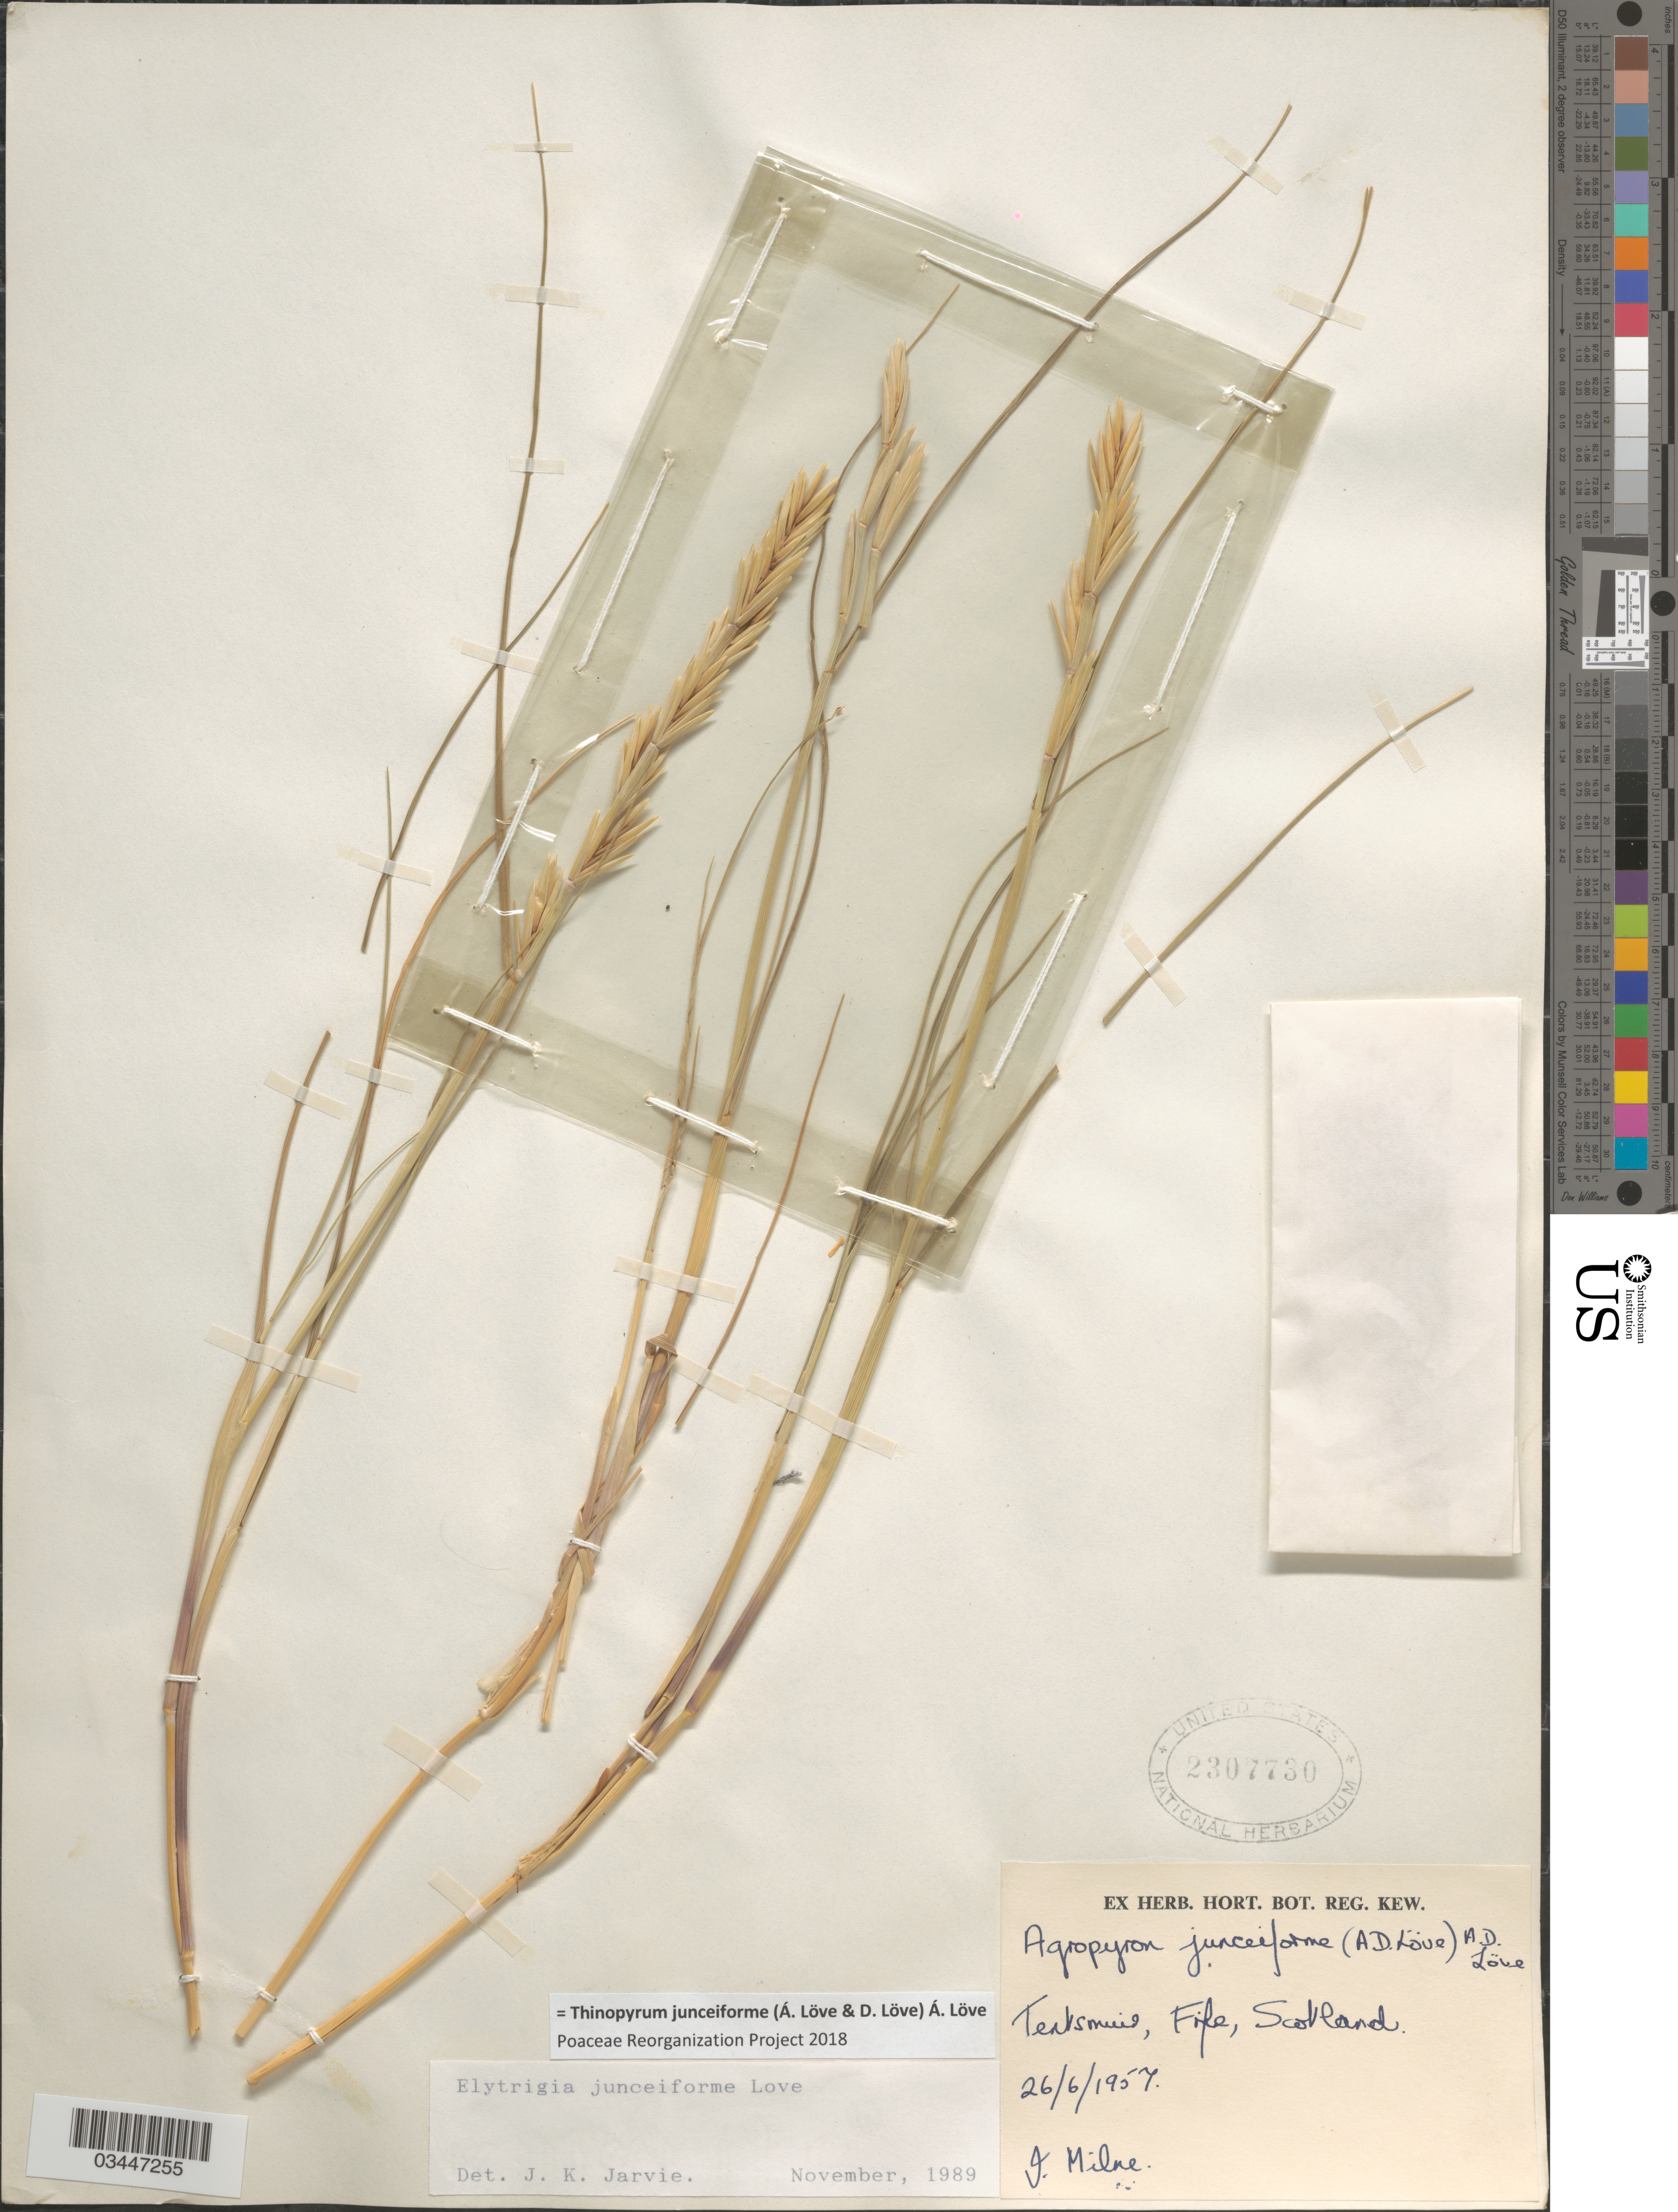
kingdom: Plantae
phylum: Tracheophyta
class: Liliopsida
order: Poales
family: Poaceae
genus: Thinopyrum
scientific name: Thinopyrum junceiforme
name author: (Á. Löve & D. Löve) Á. Löve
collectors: J. Milne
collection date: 1957-06-26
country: United Kingdom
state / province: Scotland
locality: Tentsmuir, Fife.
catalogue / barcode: US 2307730